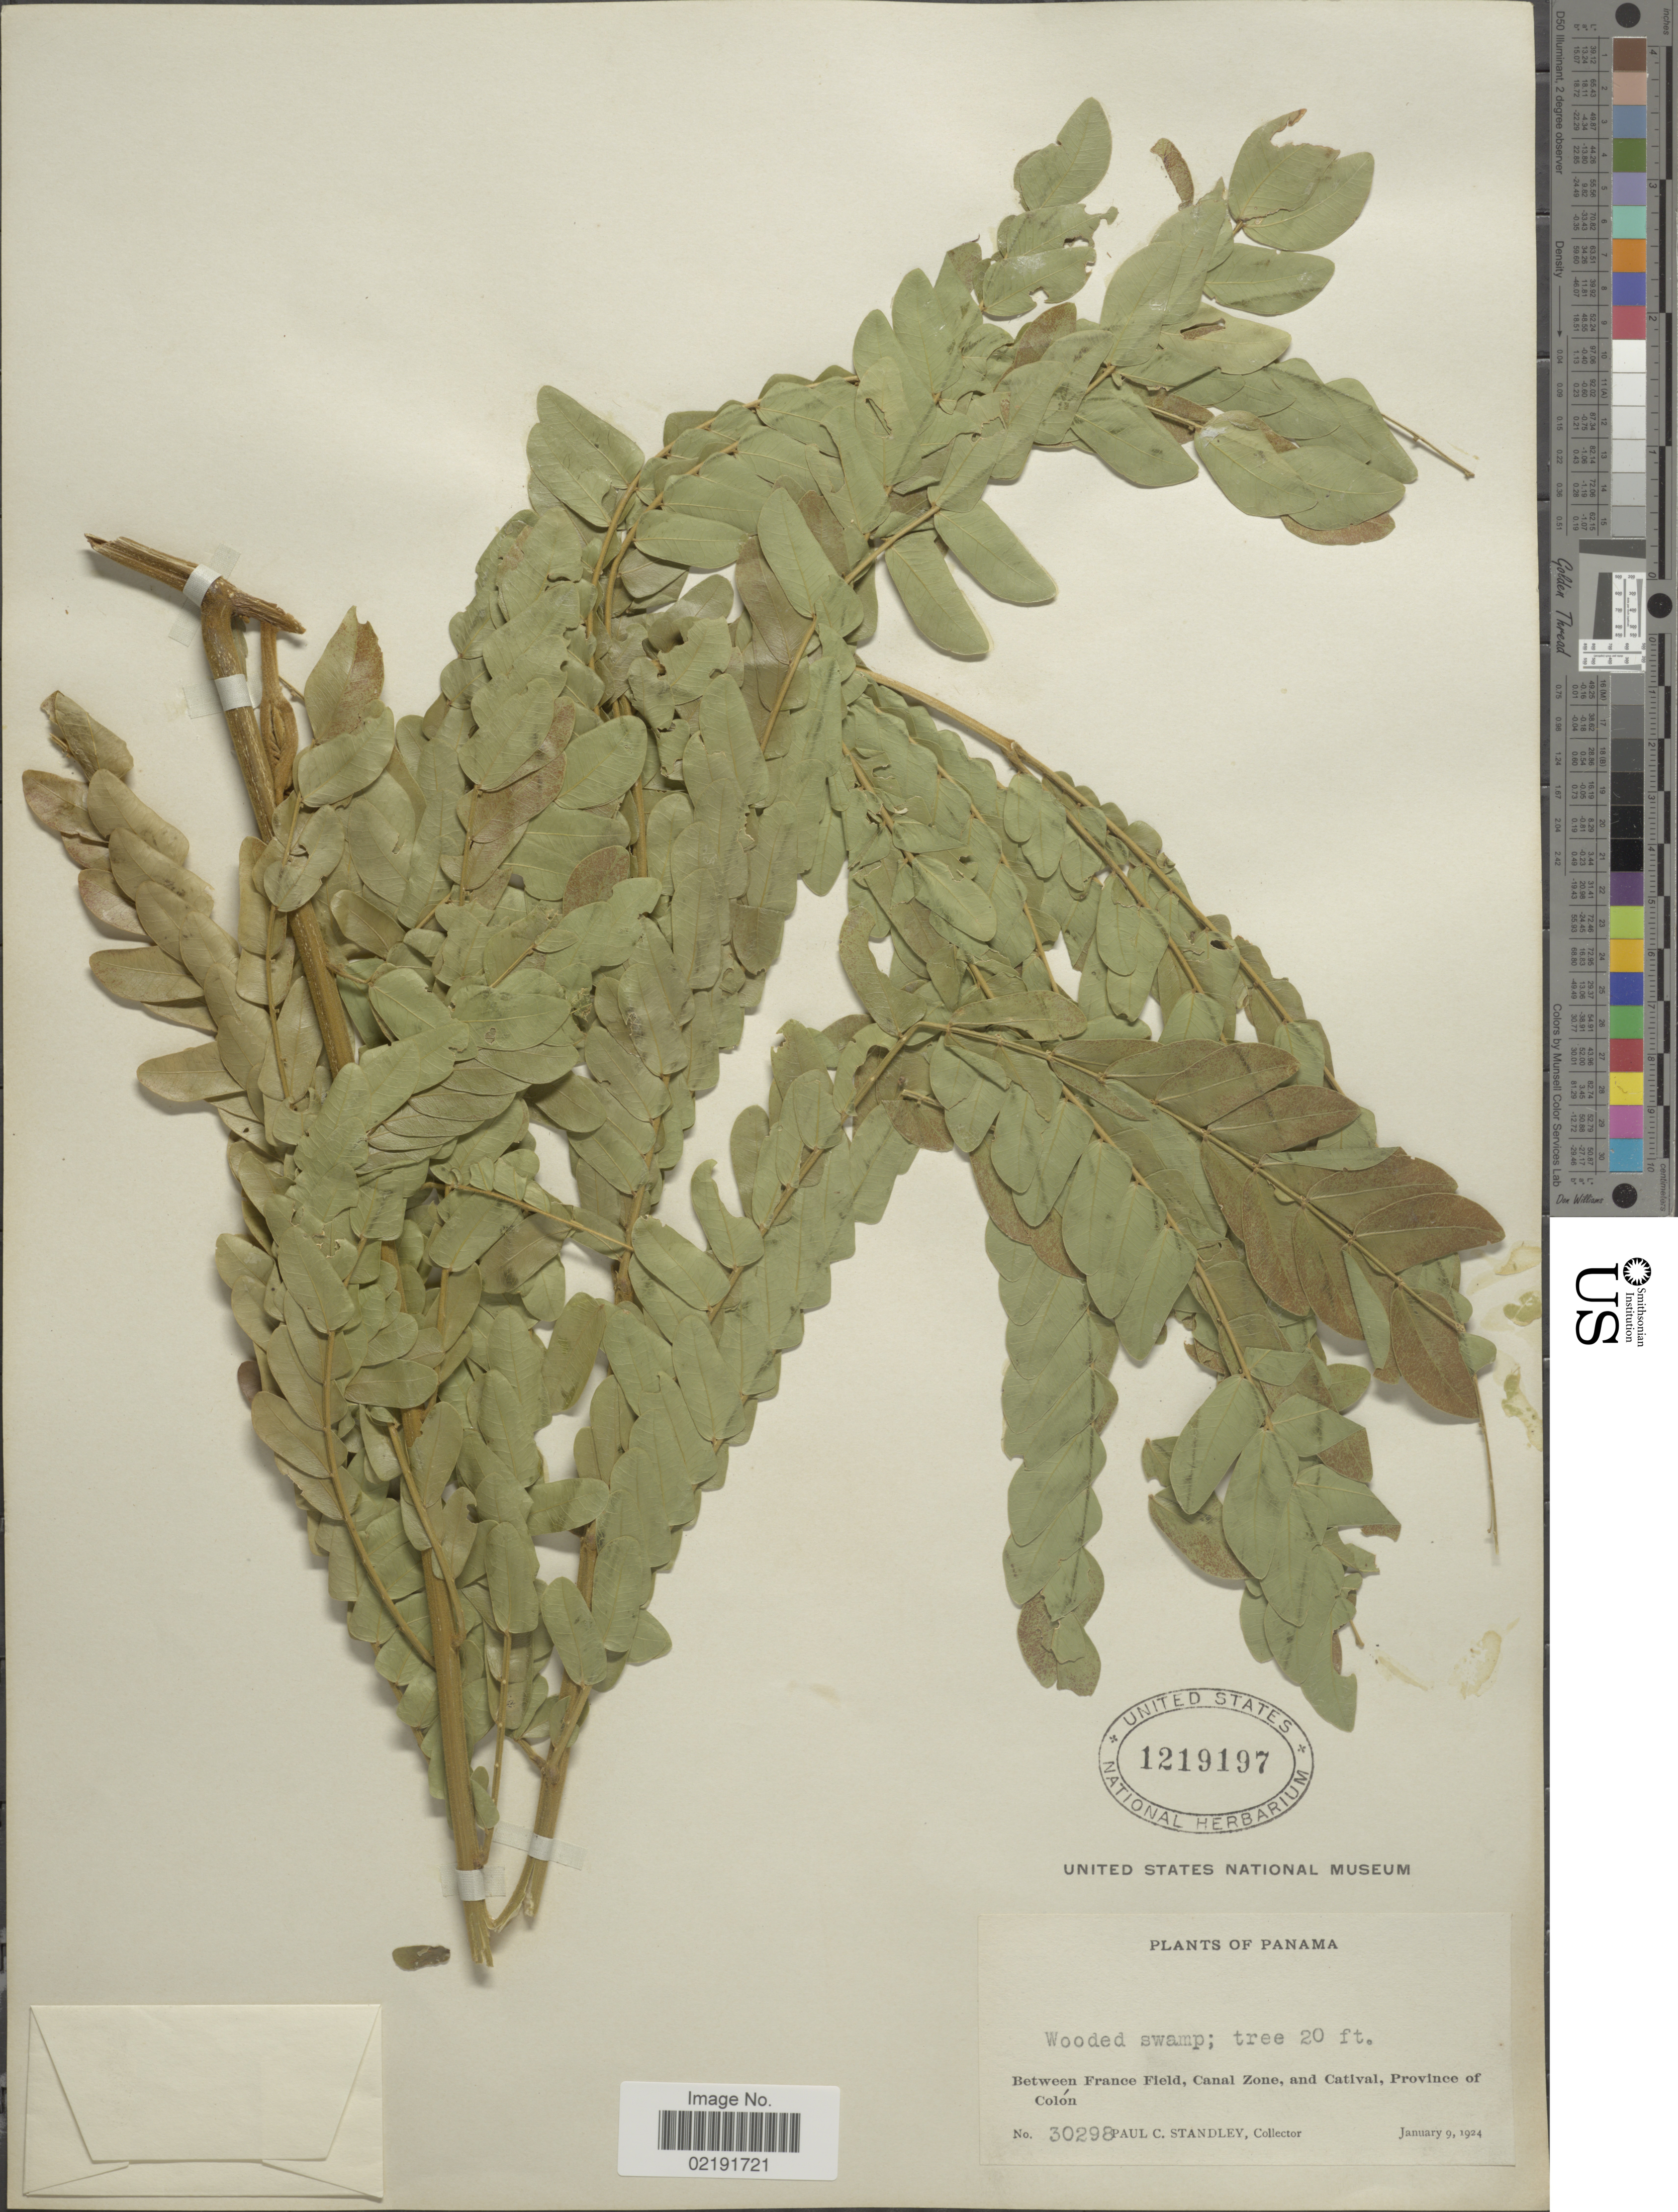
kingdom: Plantae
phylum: Tracheophyta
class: Magnoliopsida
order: Fabales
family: Fabaceae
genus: Pithecellobium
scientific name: Pithecellobium sp.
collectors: P. C. Standley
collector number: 30298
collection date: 1924-01-09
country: Panama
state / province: Colón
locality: Between France Field, Canal Zone, and Catival, Province of Colón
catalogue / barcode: US 1219197